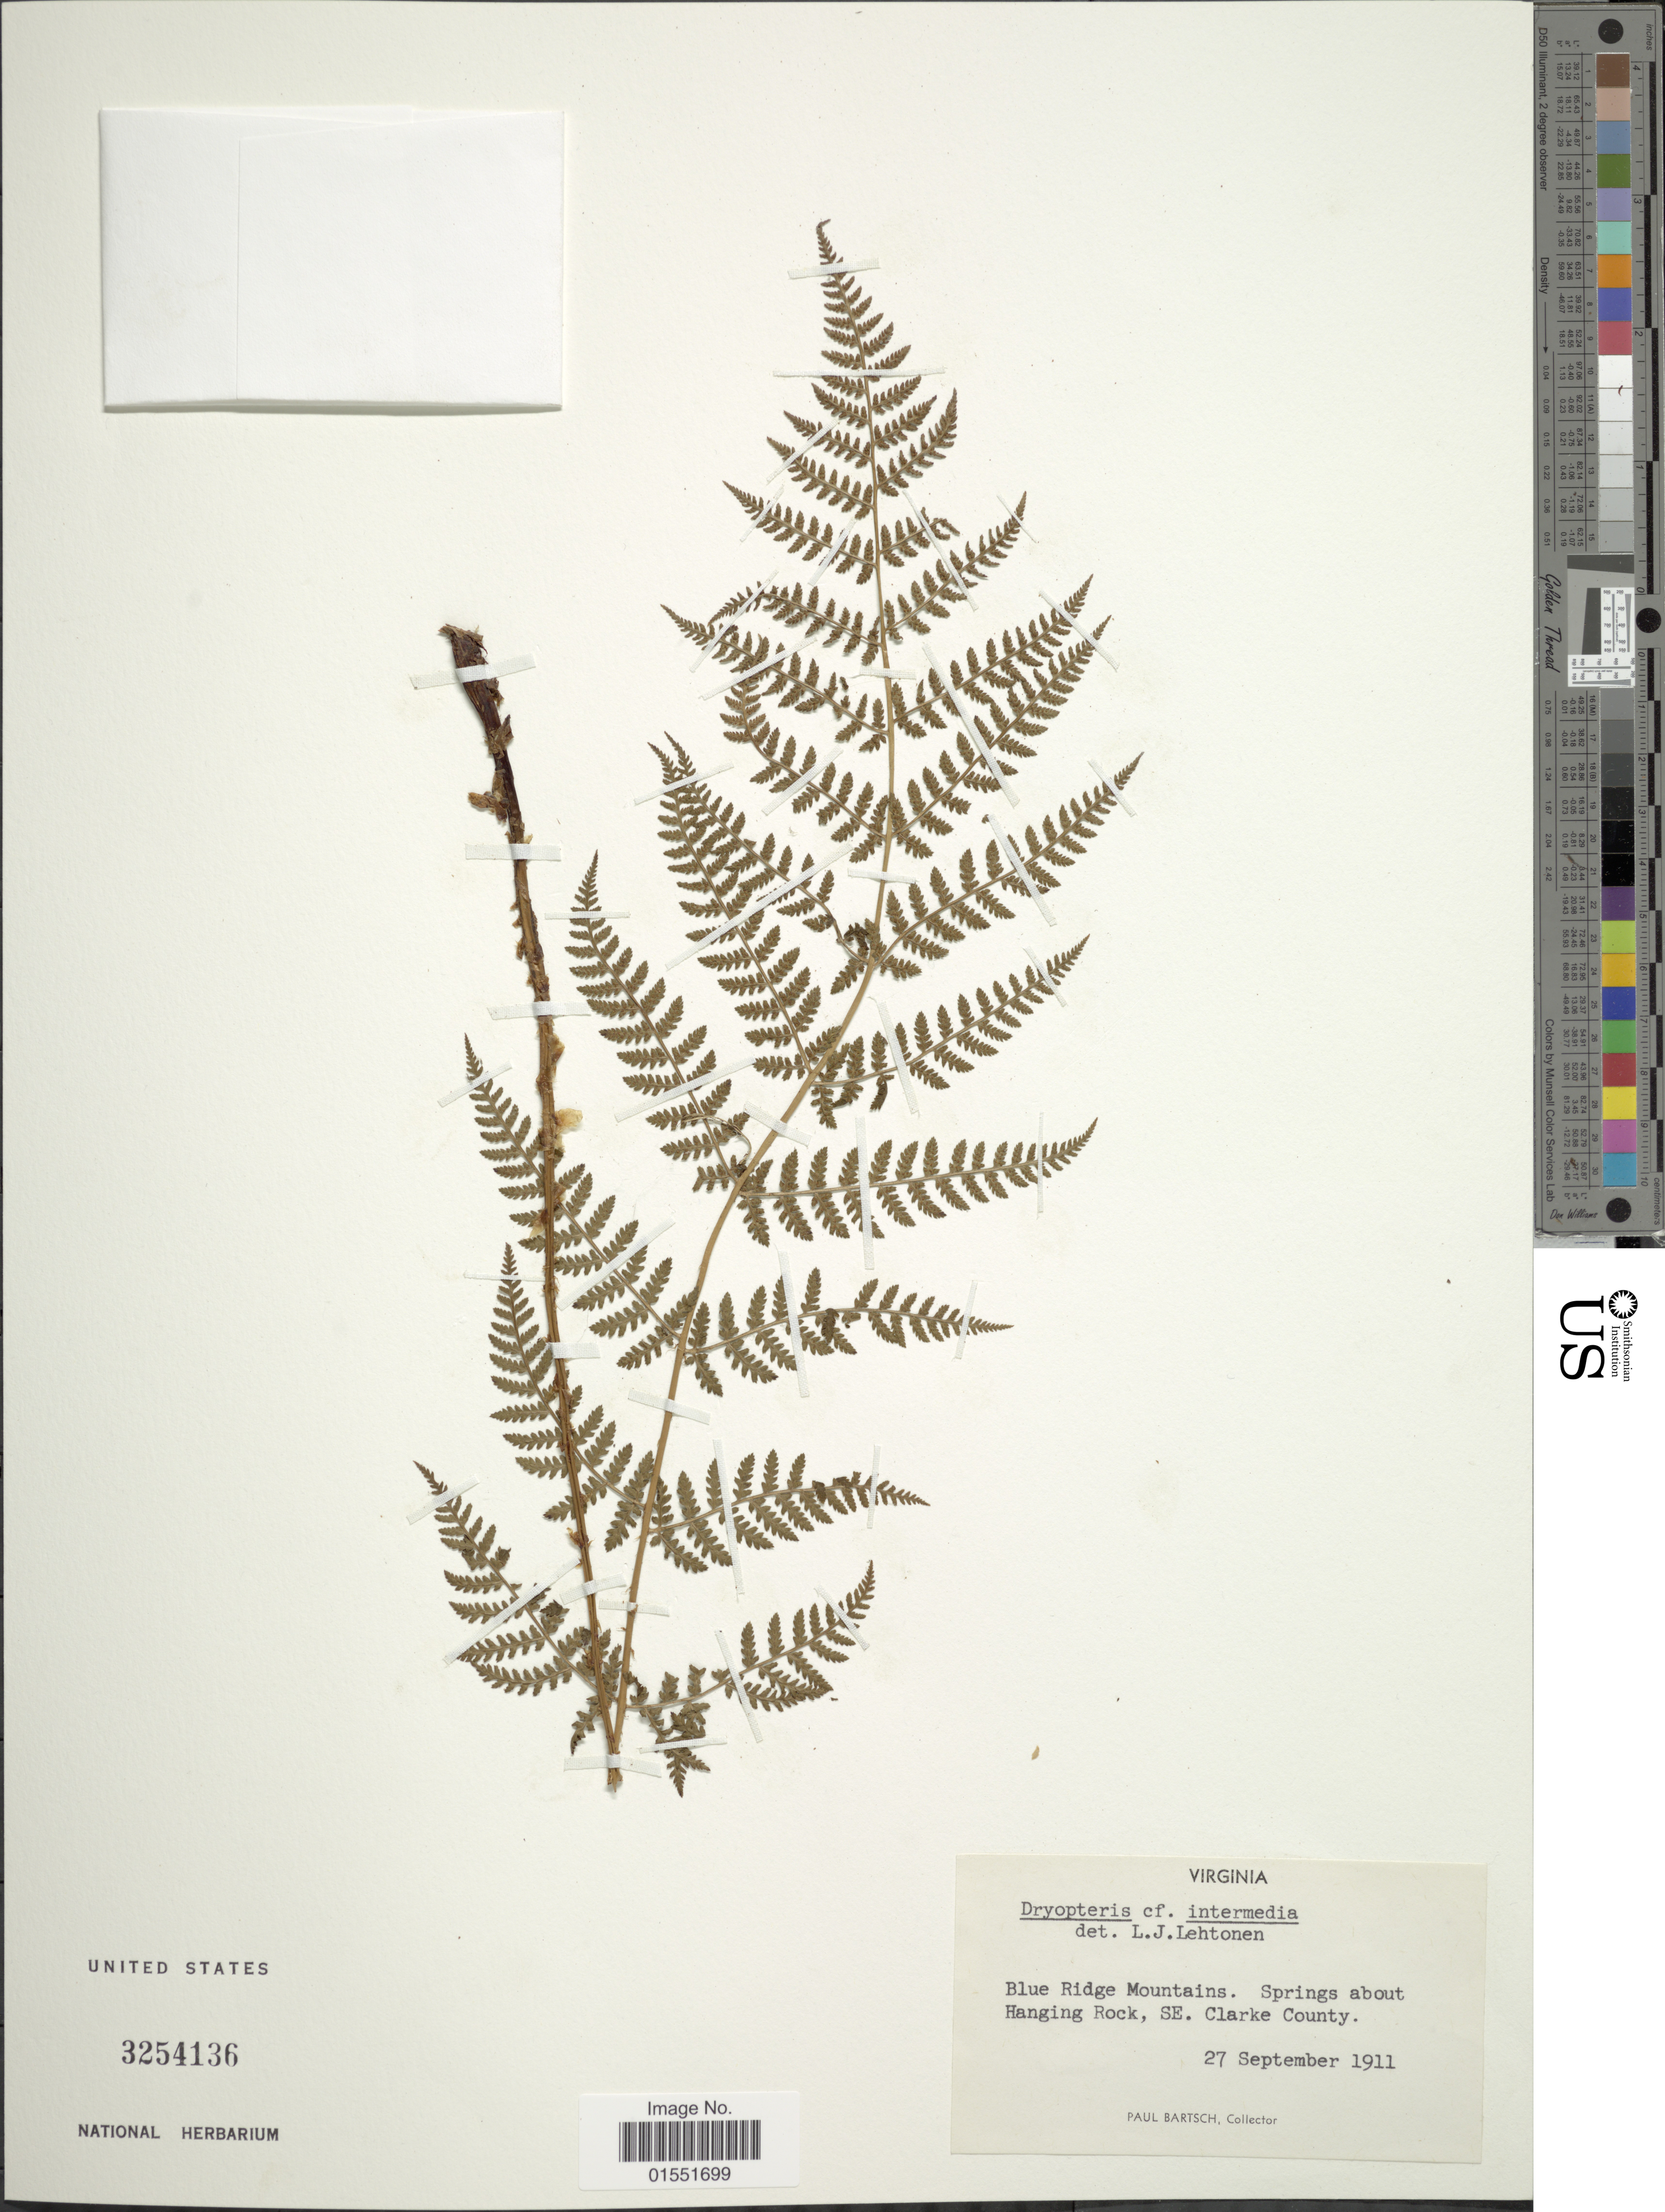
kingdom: Plantae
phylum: Tracheophyta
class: Polypodiopsida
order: Polypodiales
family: Dryopteridaceae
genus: Dryopteris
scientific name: Dryopteris intermedia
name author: (Muhl.) A. Gray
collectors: P. Bartsch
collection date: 1911-09-27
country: United States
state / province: Virginia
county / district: Clarke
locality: Blue Ridge Mountains. Springs about Hanging Rock, SE. Clarke County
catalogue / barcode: US 3254136